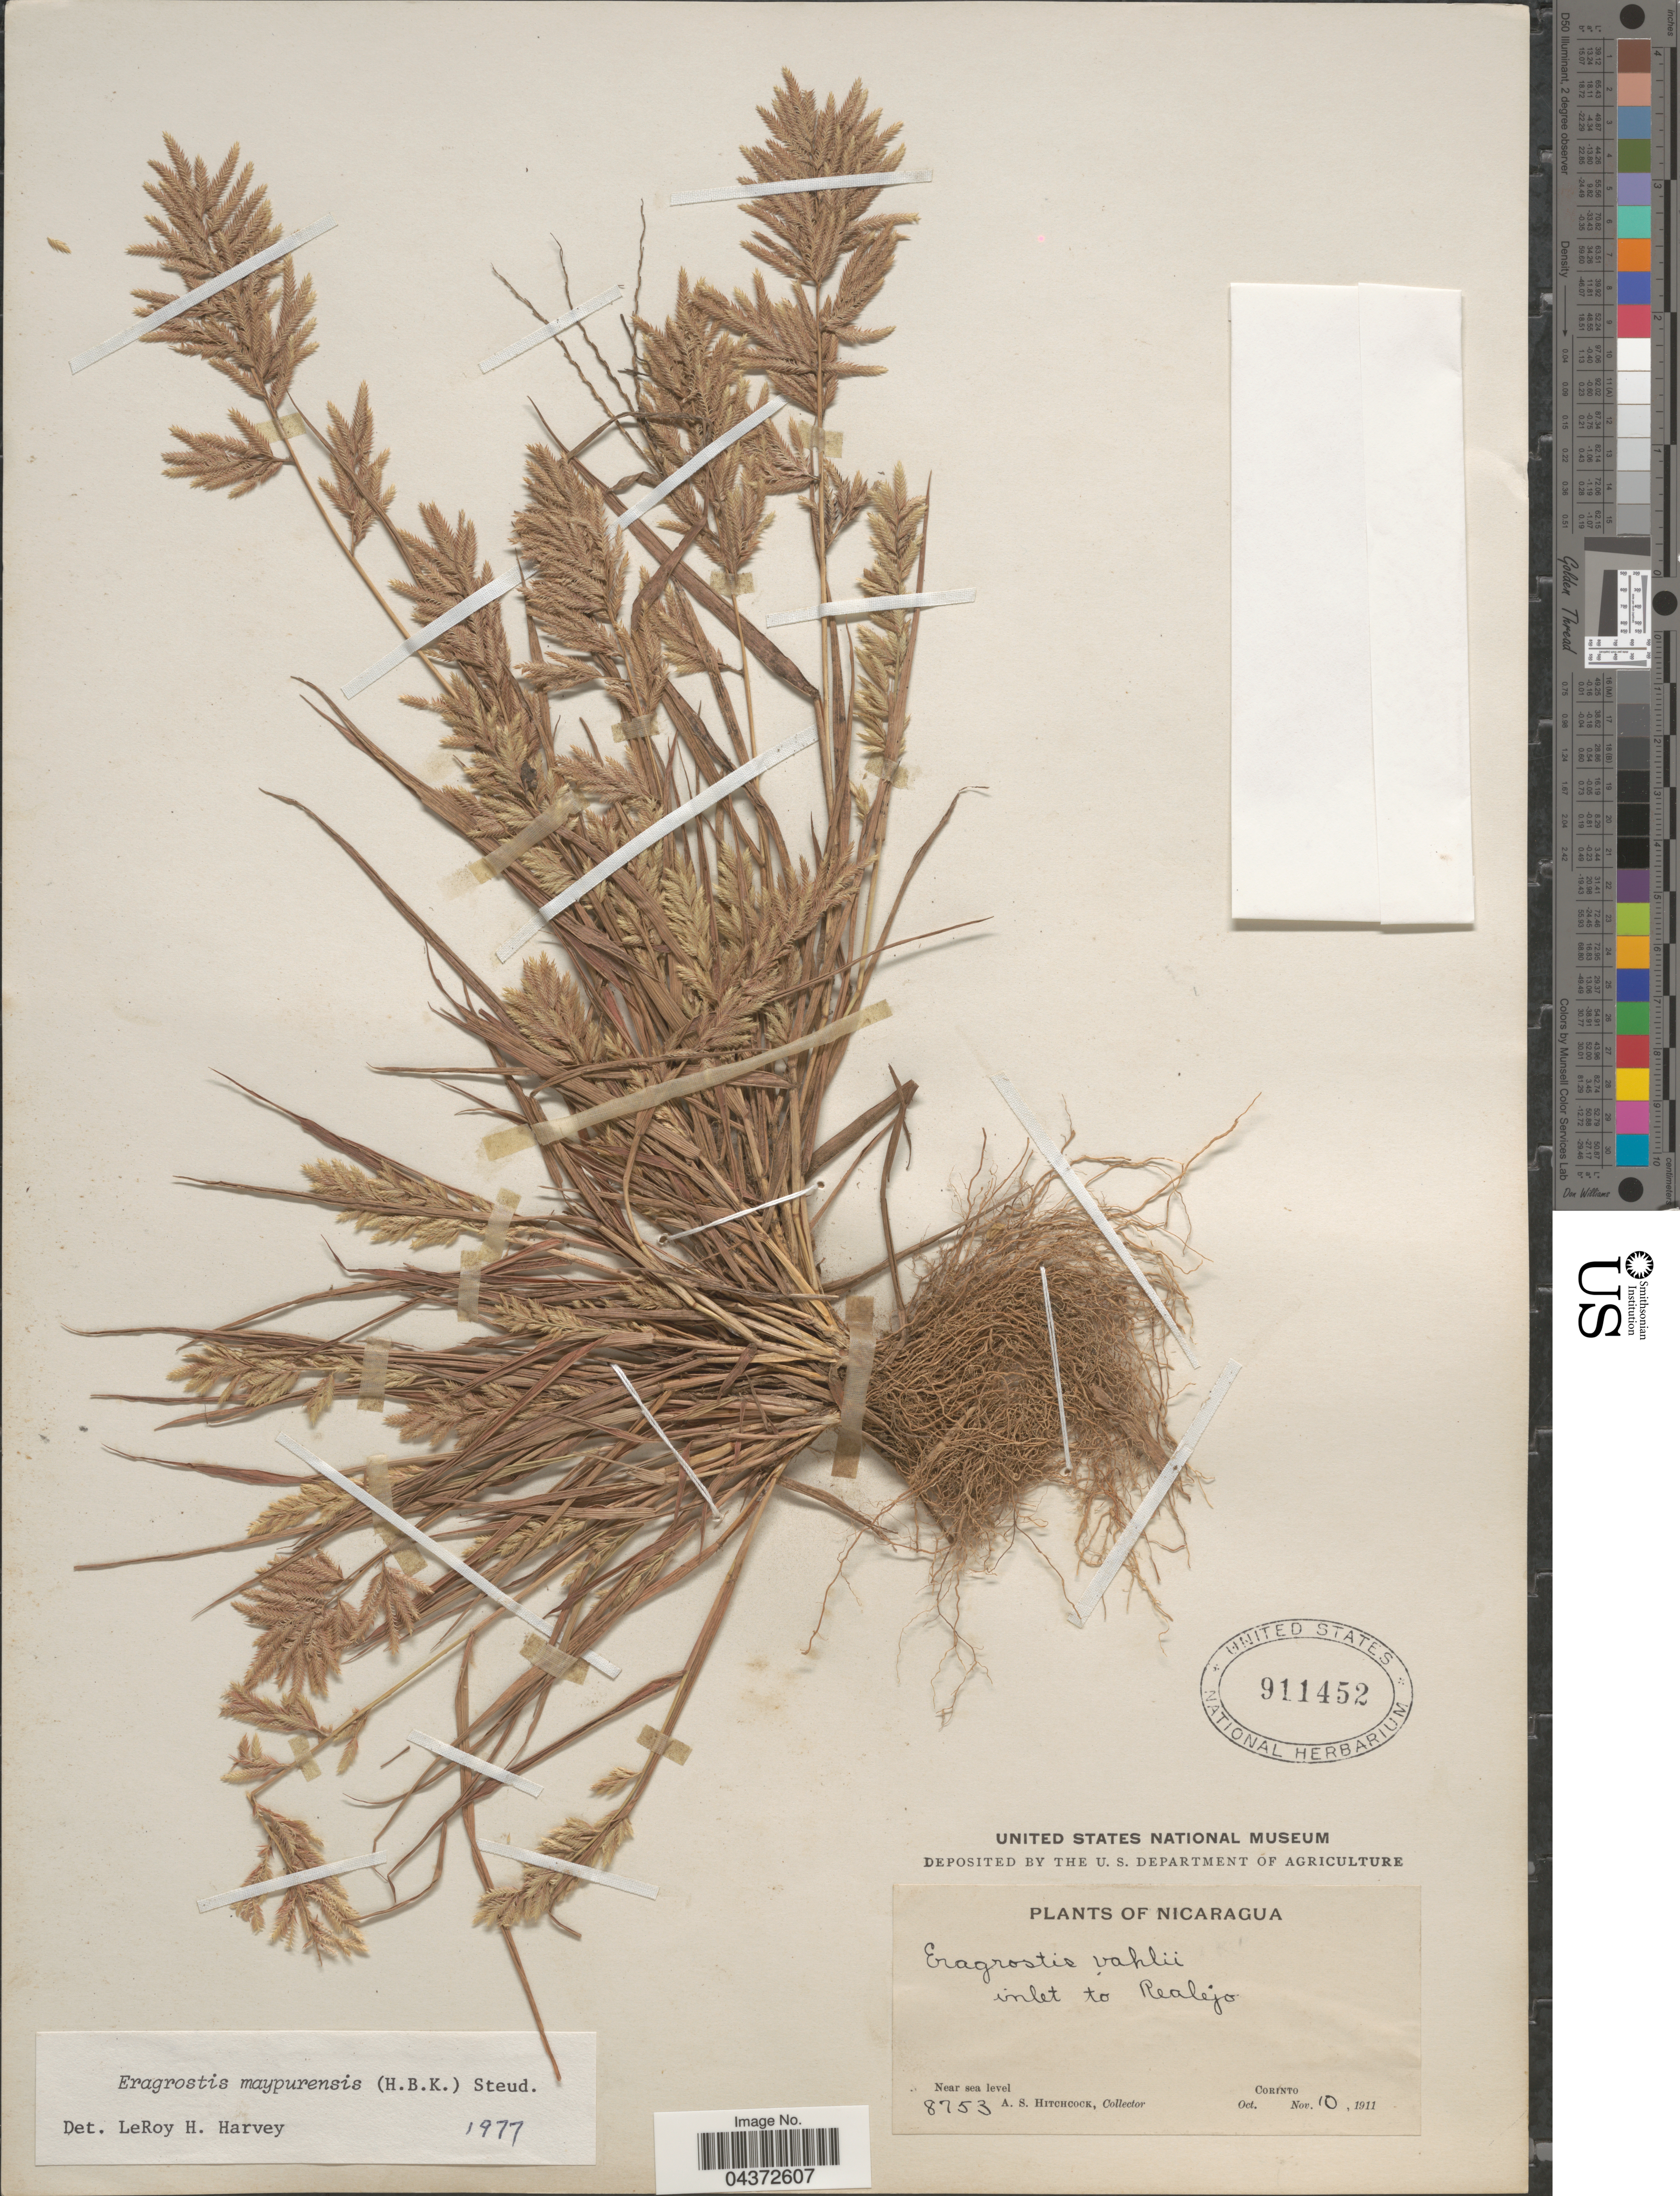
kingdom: Plantae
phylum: Tracheophyta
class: Liliopsida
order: Poales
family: Poaceae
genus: Eragrostis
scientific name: Eragrostis maypurensis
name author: (Kunth) Steud.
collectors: A. S. Hitchcock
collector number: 8753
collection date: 1911-11-10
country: Nicaragua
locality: Inlet to Realejo. Corinto.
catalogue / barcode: US 911452